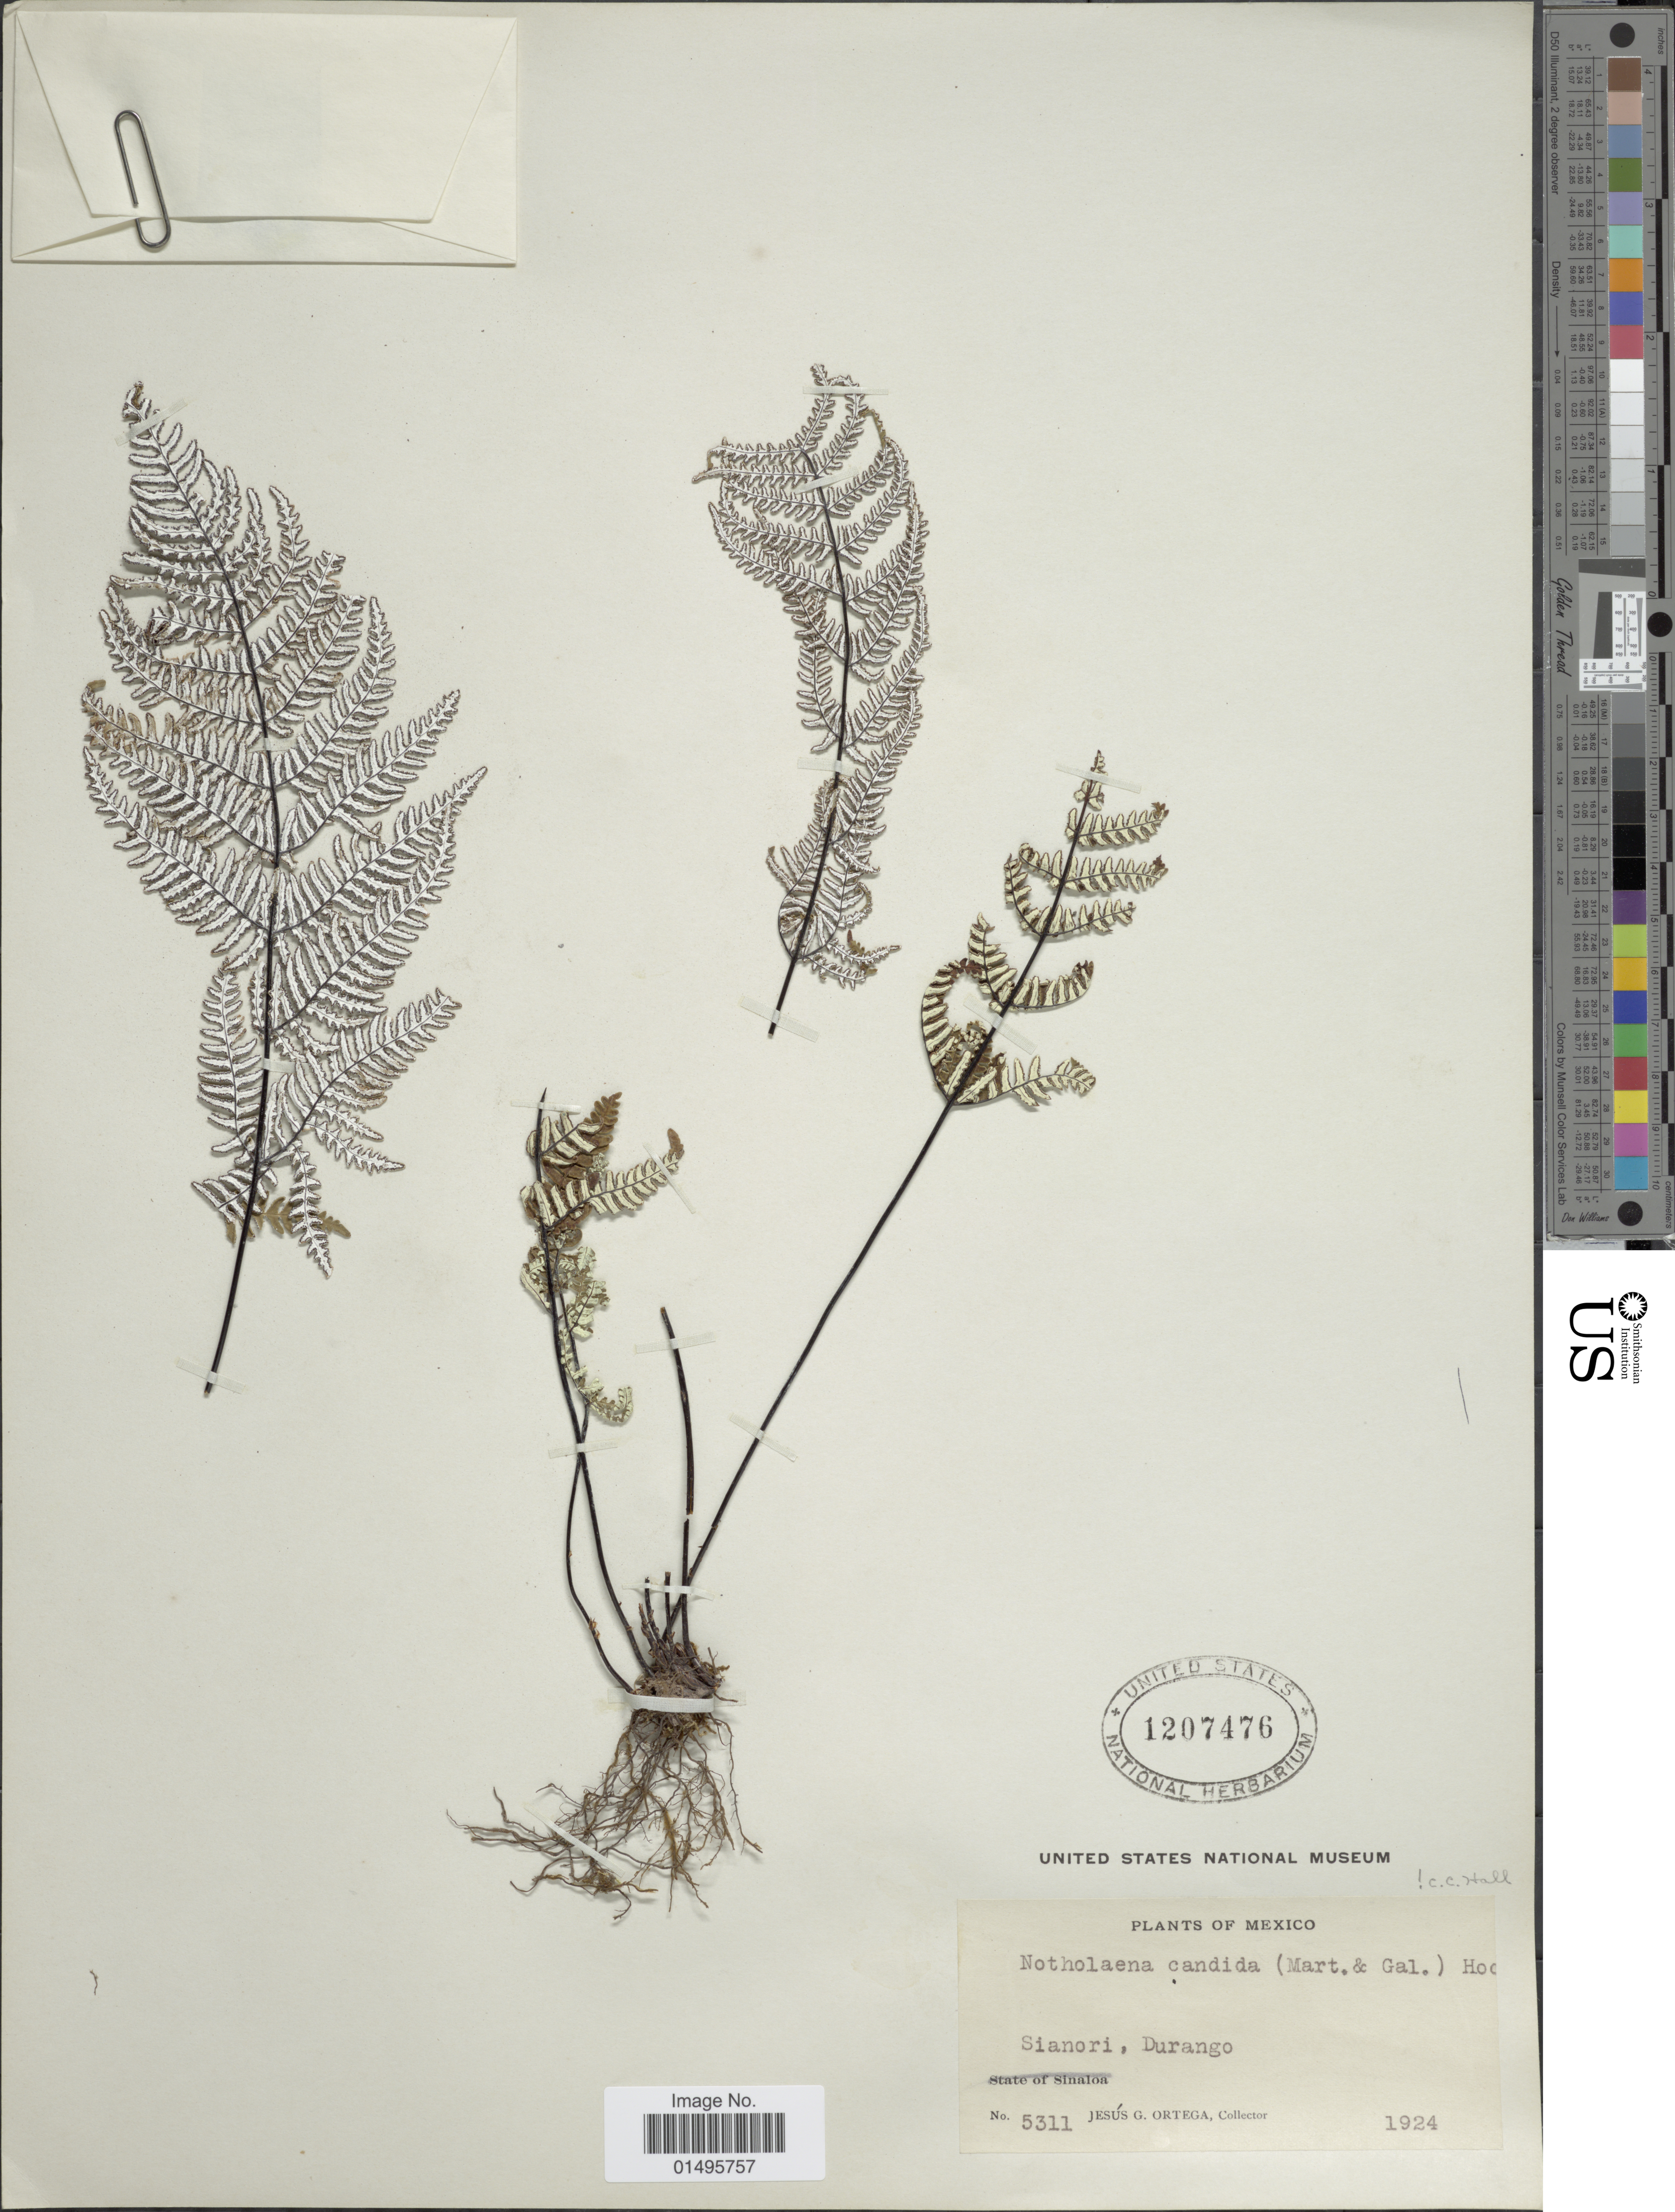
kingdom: Plantae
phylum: Tracheophyta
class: Polypodiopsida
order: Polypodiales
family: Pteridaceae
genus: Notholaena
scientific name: Notholaena candida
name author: (M. Martens) Hook.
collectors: J. Ortega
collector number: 5311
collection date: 1924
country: Mexico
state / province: Durango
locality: Sianori, Durango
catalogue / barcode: US 1207476